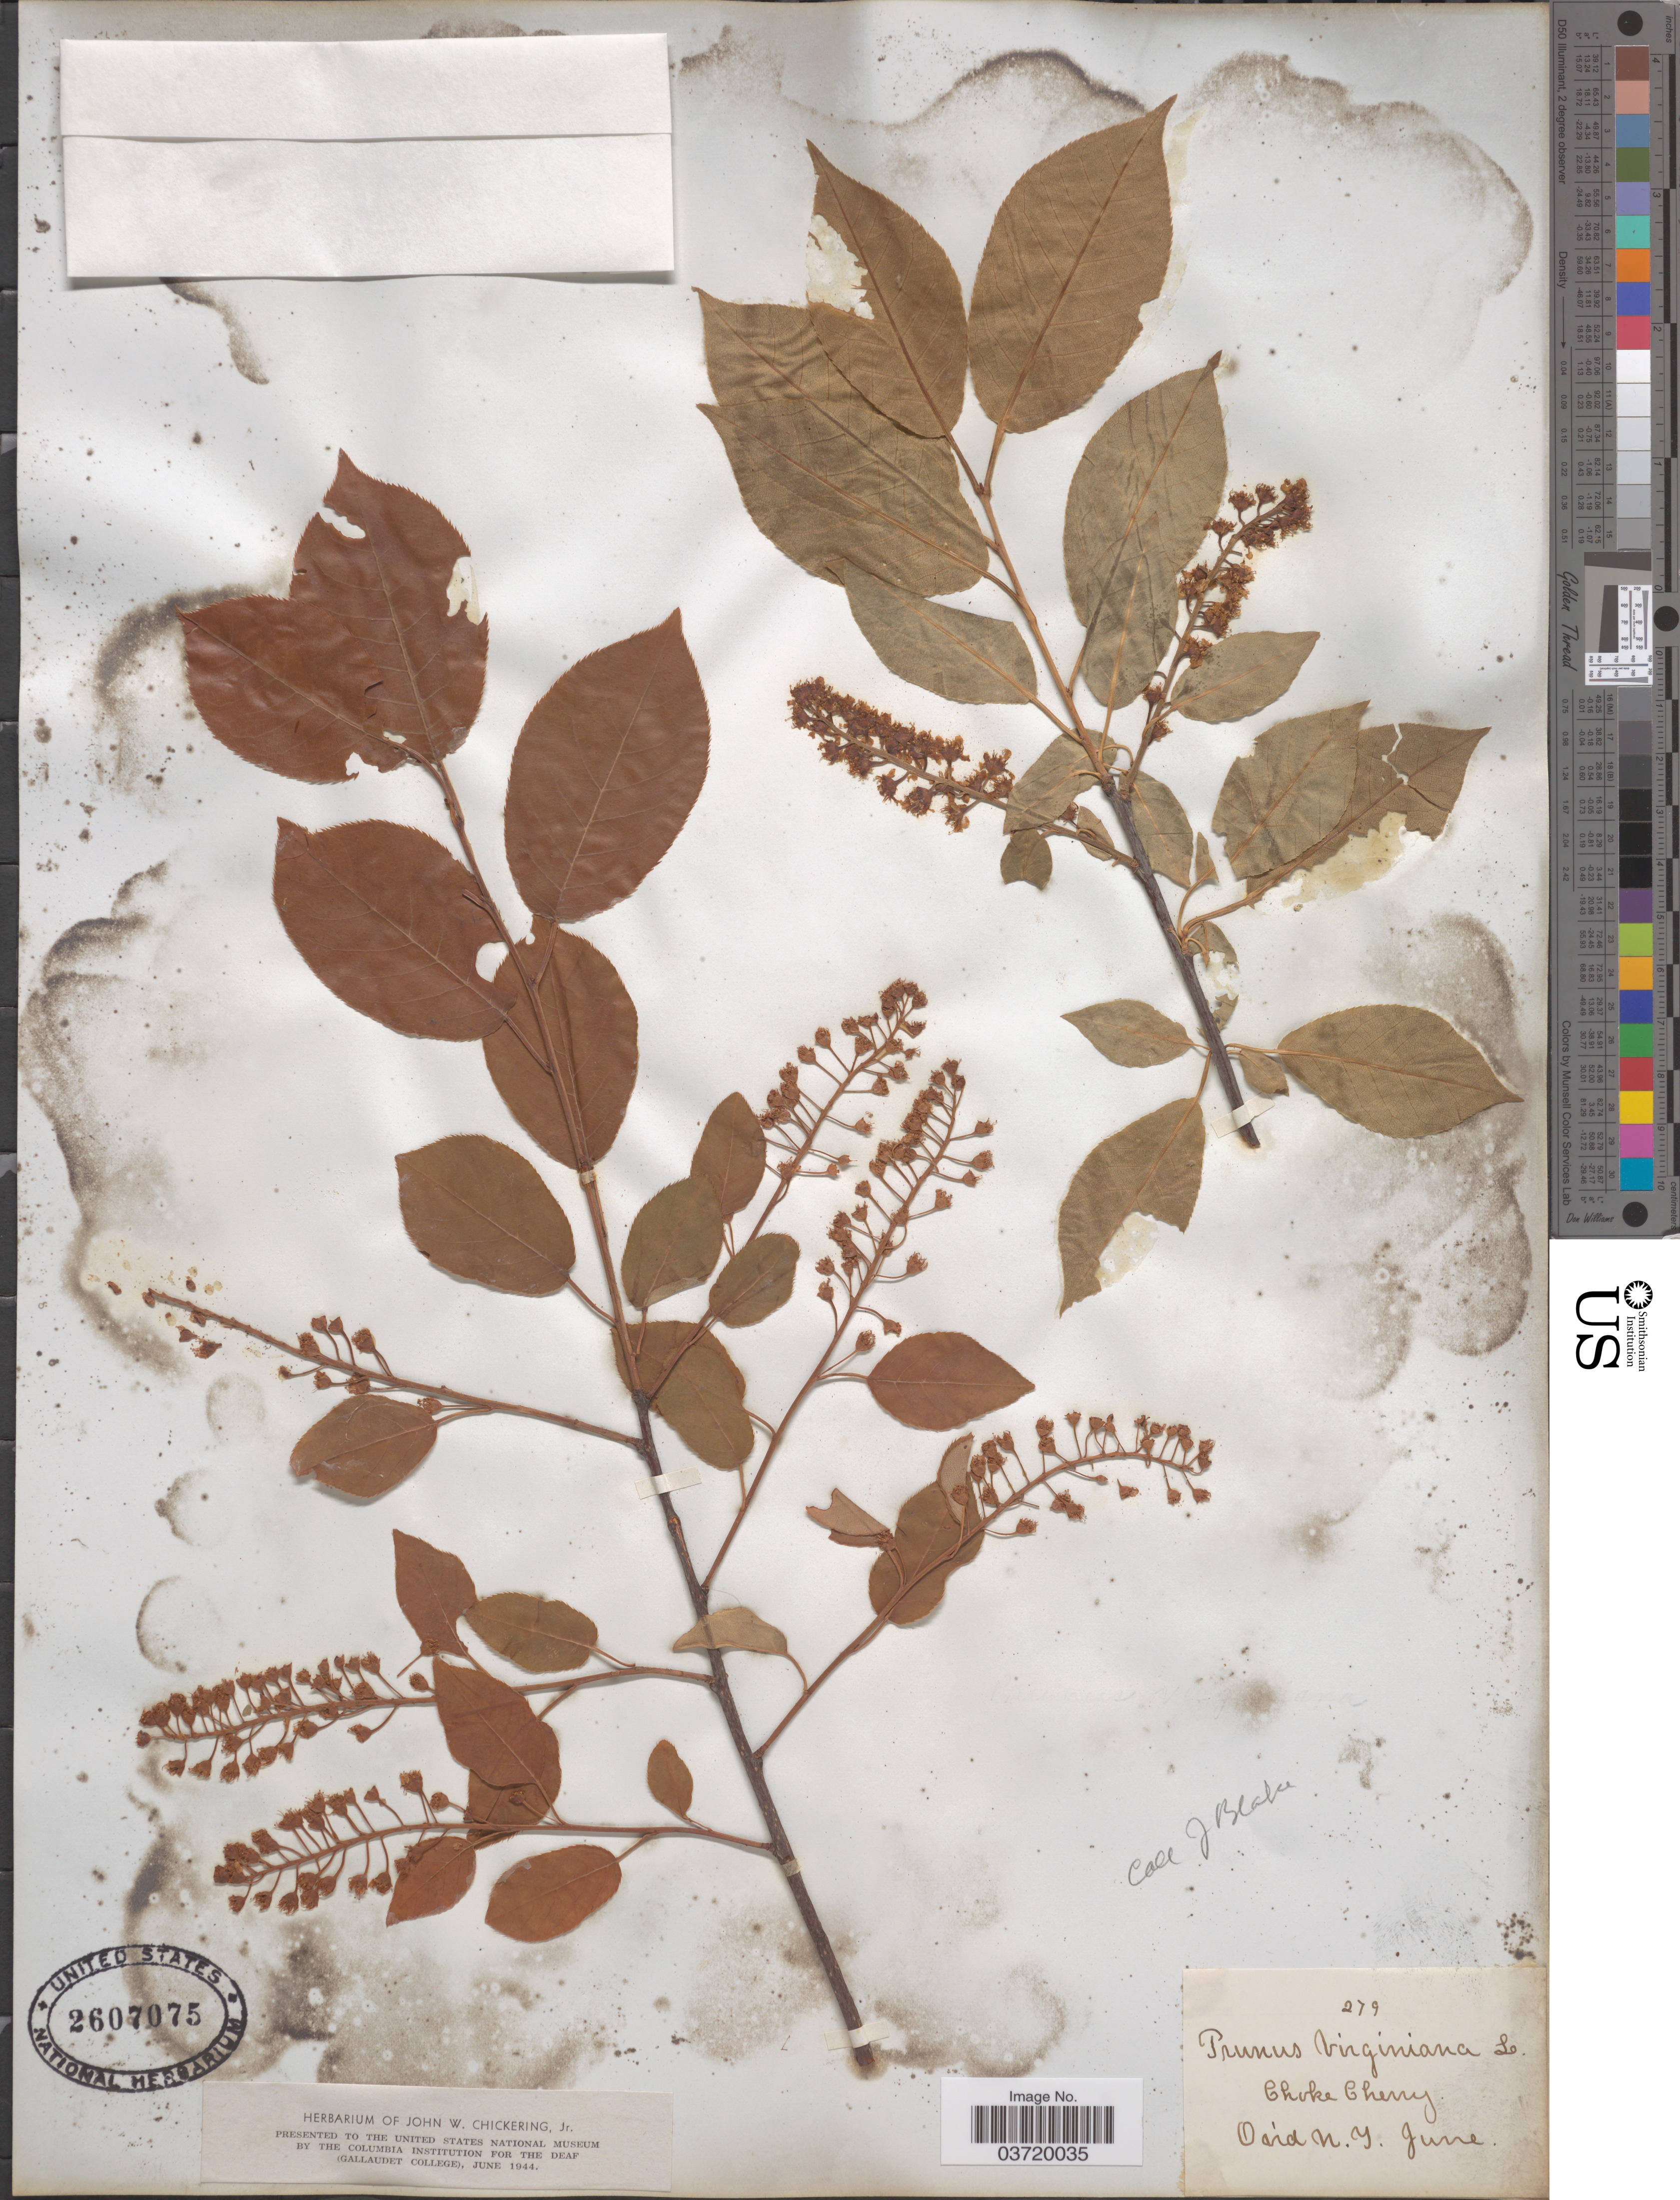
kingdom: Plantae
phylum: Tracheophyta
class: Magnoliopsida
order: Rosales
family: Rosaceae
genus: Prunus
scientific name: Prunus virginiana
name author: L.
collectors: J. Blake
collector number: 279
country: United States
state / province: New York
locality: Ovid N. Y.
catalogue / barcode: US 2607075